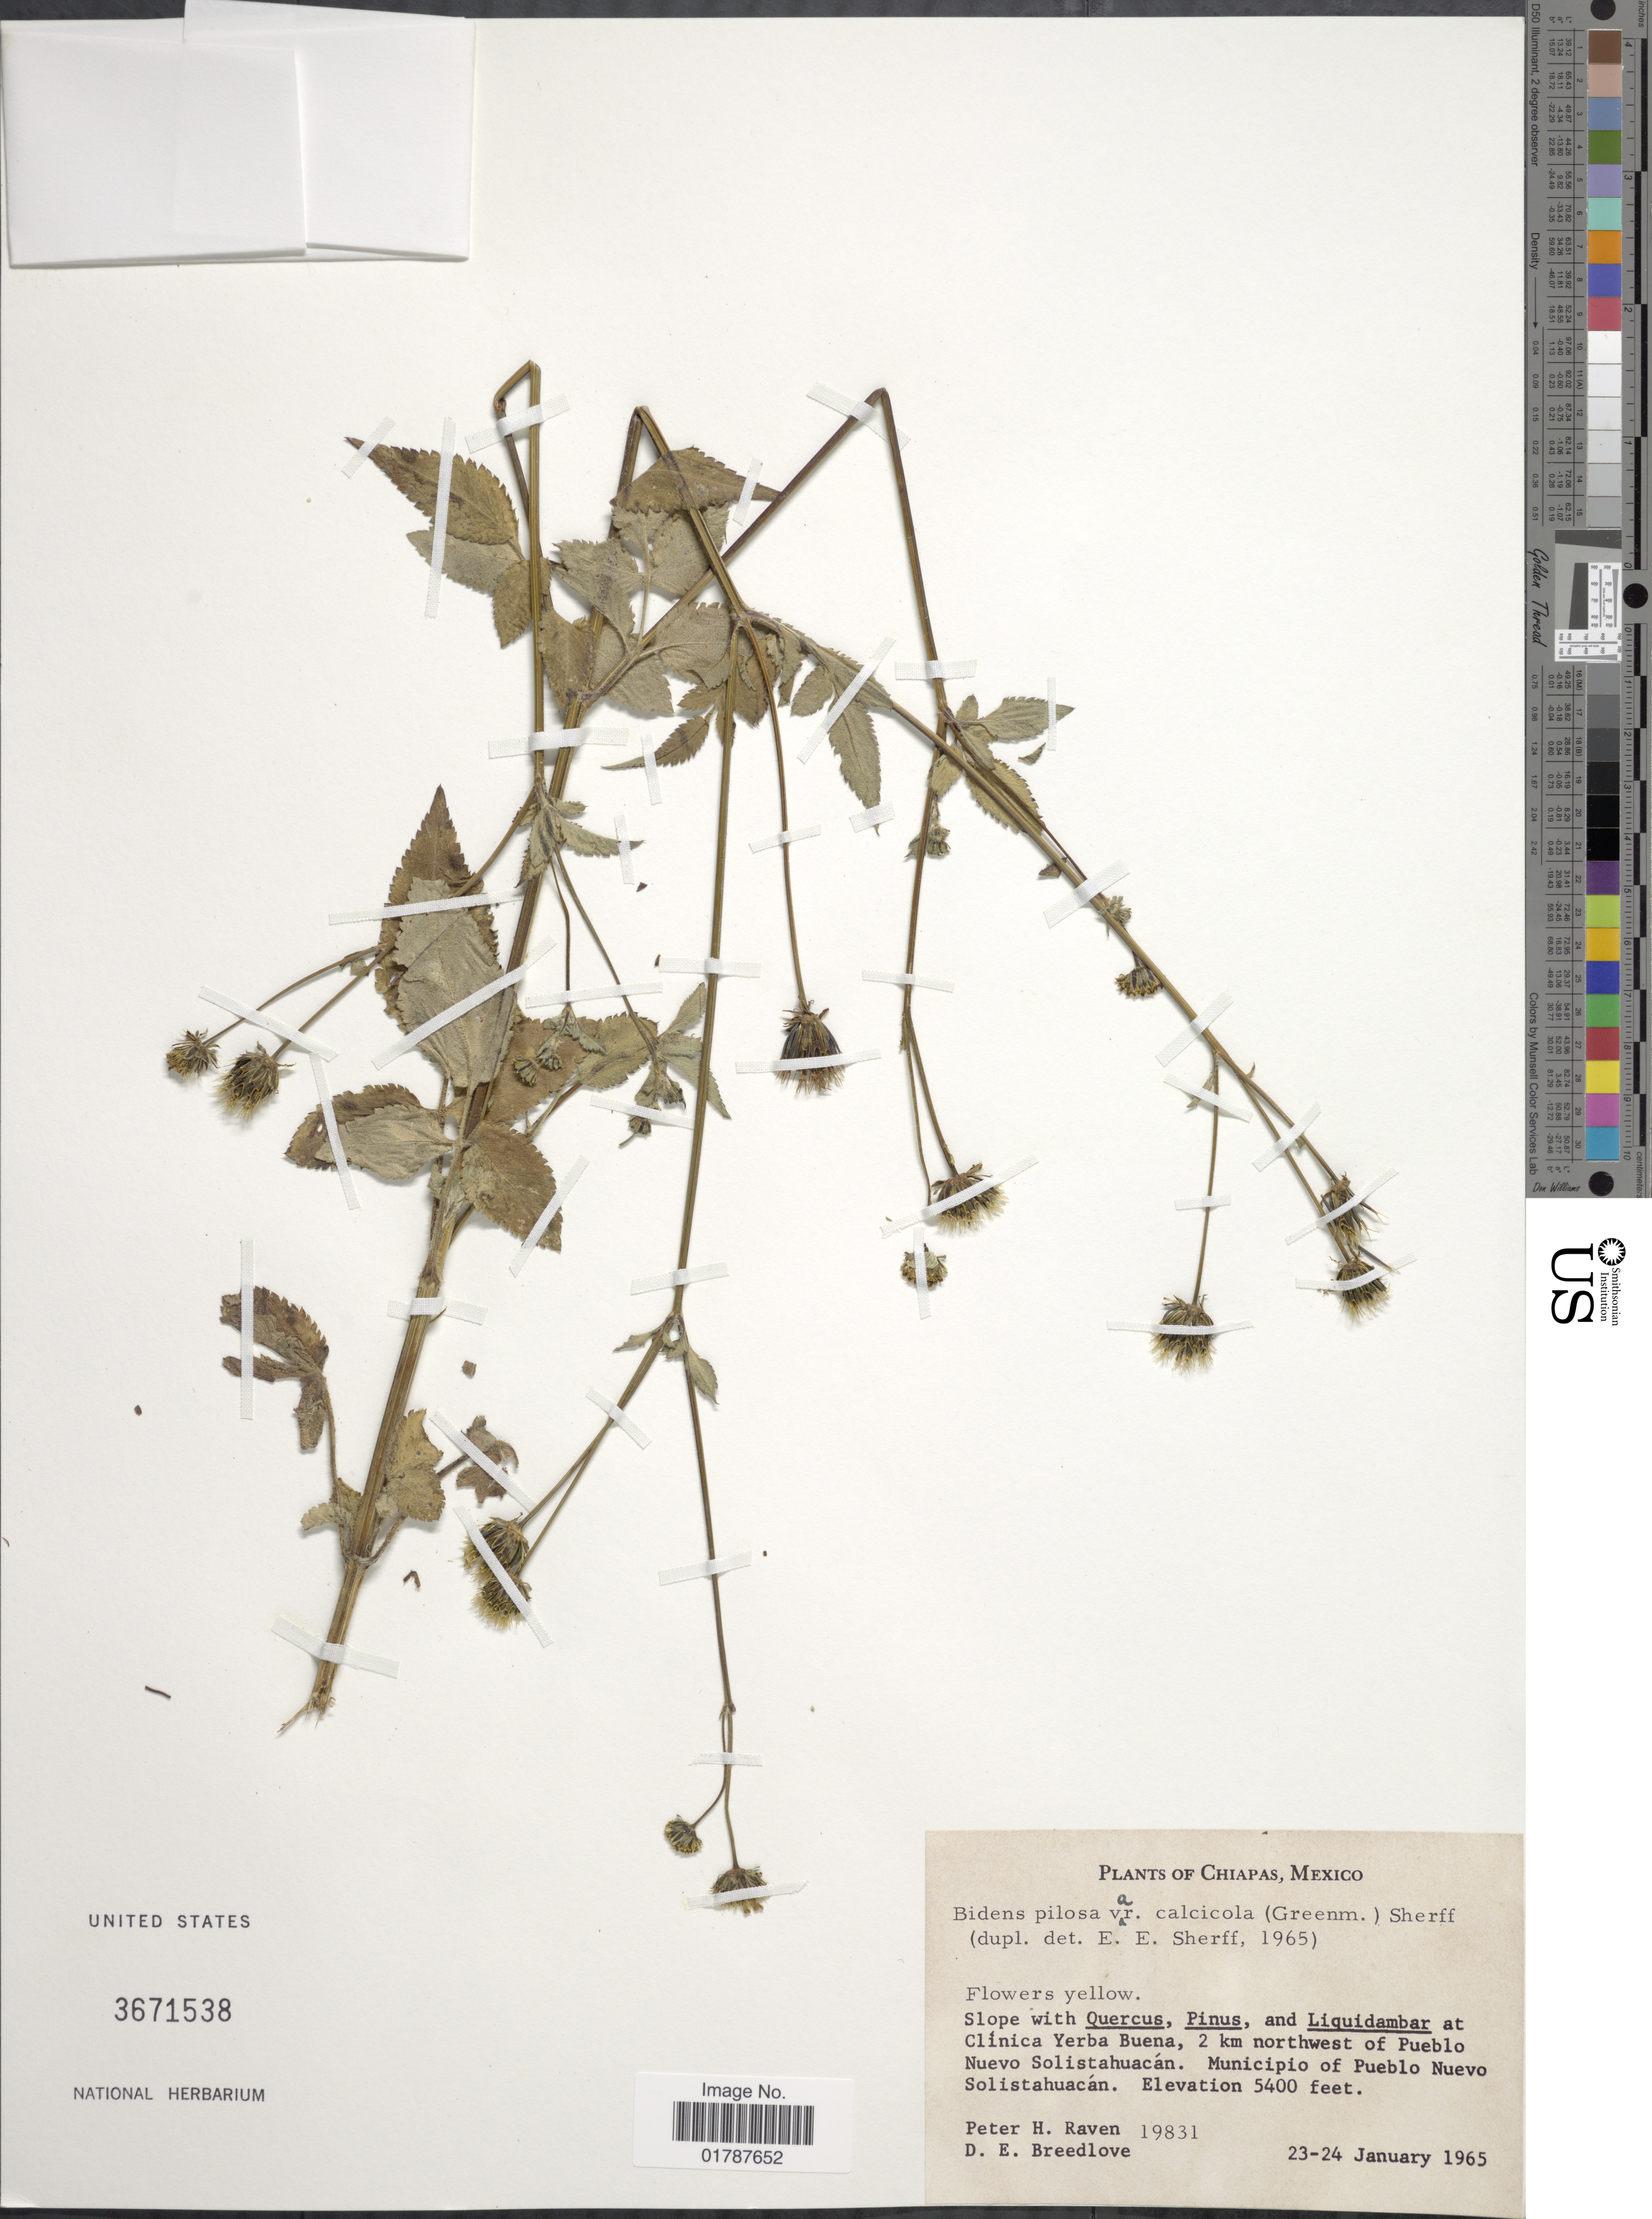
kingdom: Plantae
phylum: Tracheophyta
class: Magnoliopsida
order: Asterales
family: Asteraceae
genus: Bidens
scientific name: Bidens pilosa var. calcicola f. discoidea Sherff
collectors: P. Raven & D. E. Breedlove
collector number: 19831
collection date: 1965-01-23/1965-01-24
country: Mexico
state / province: Chiapas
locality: Chiapas, Mexico, at Clinica Yerba Buena, 2 km northwest of Puebla Nuevo Solistahuacan, Municipio of Puebla Nuevo Solistahuacan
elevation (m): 1646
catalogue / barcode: US 3671538